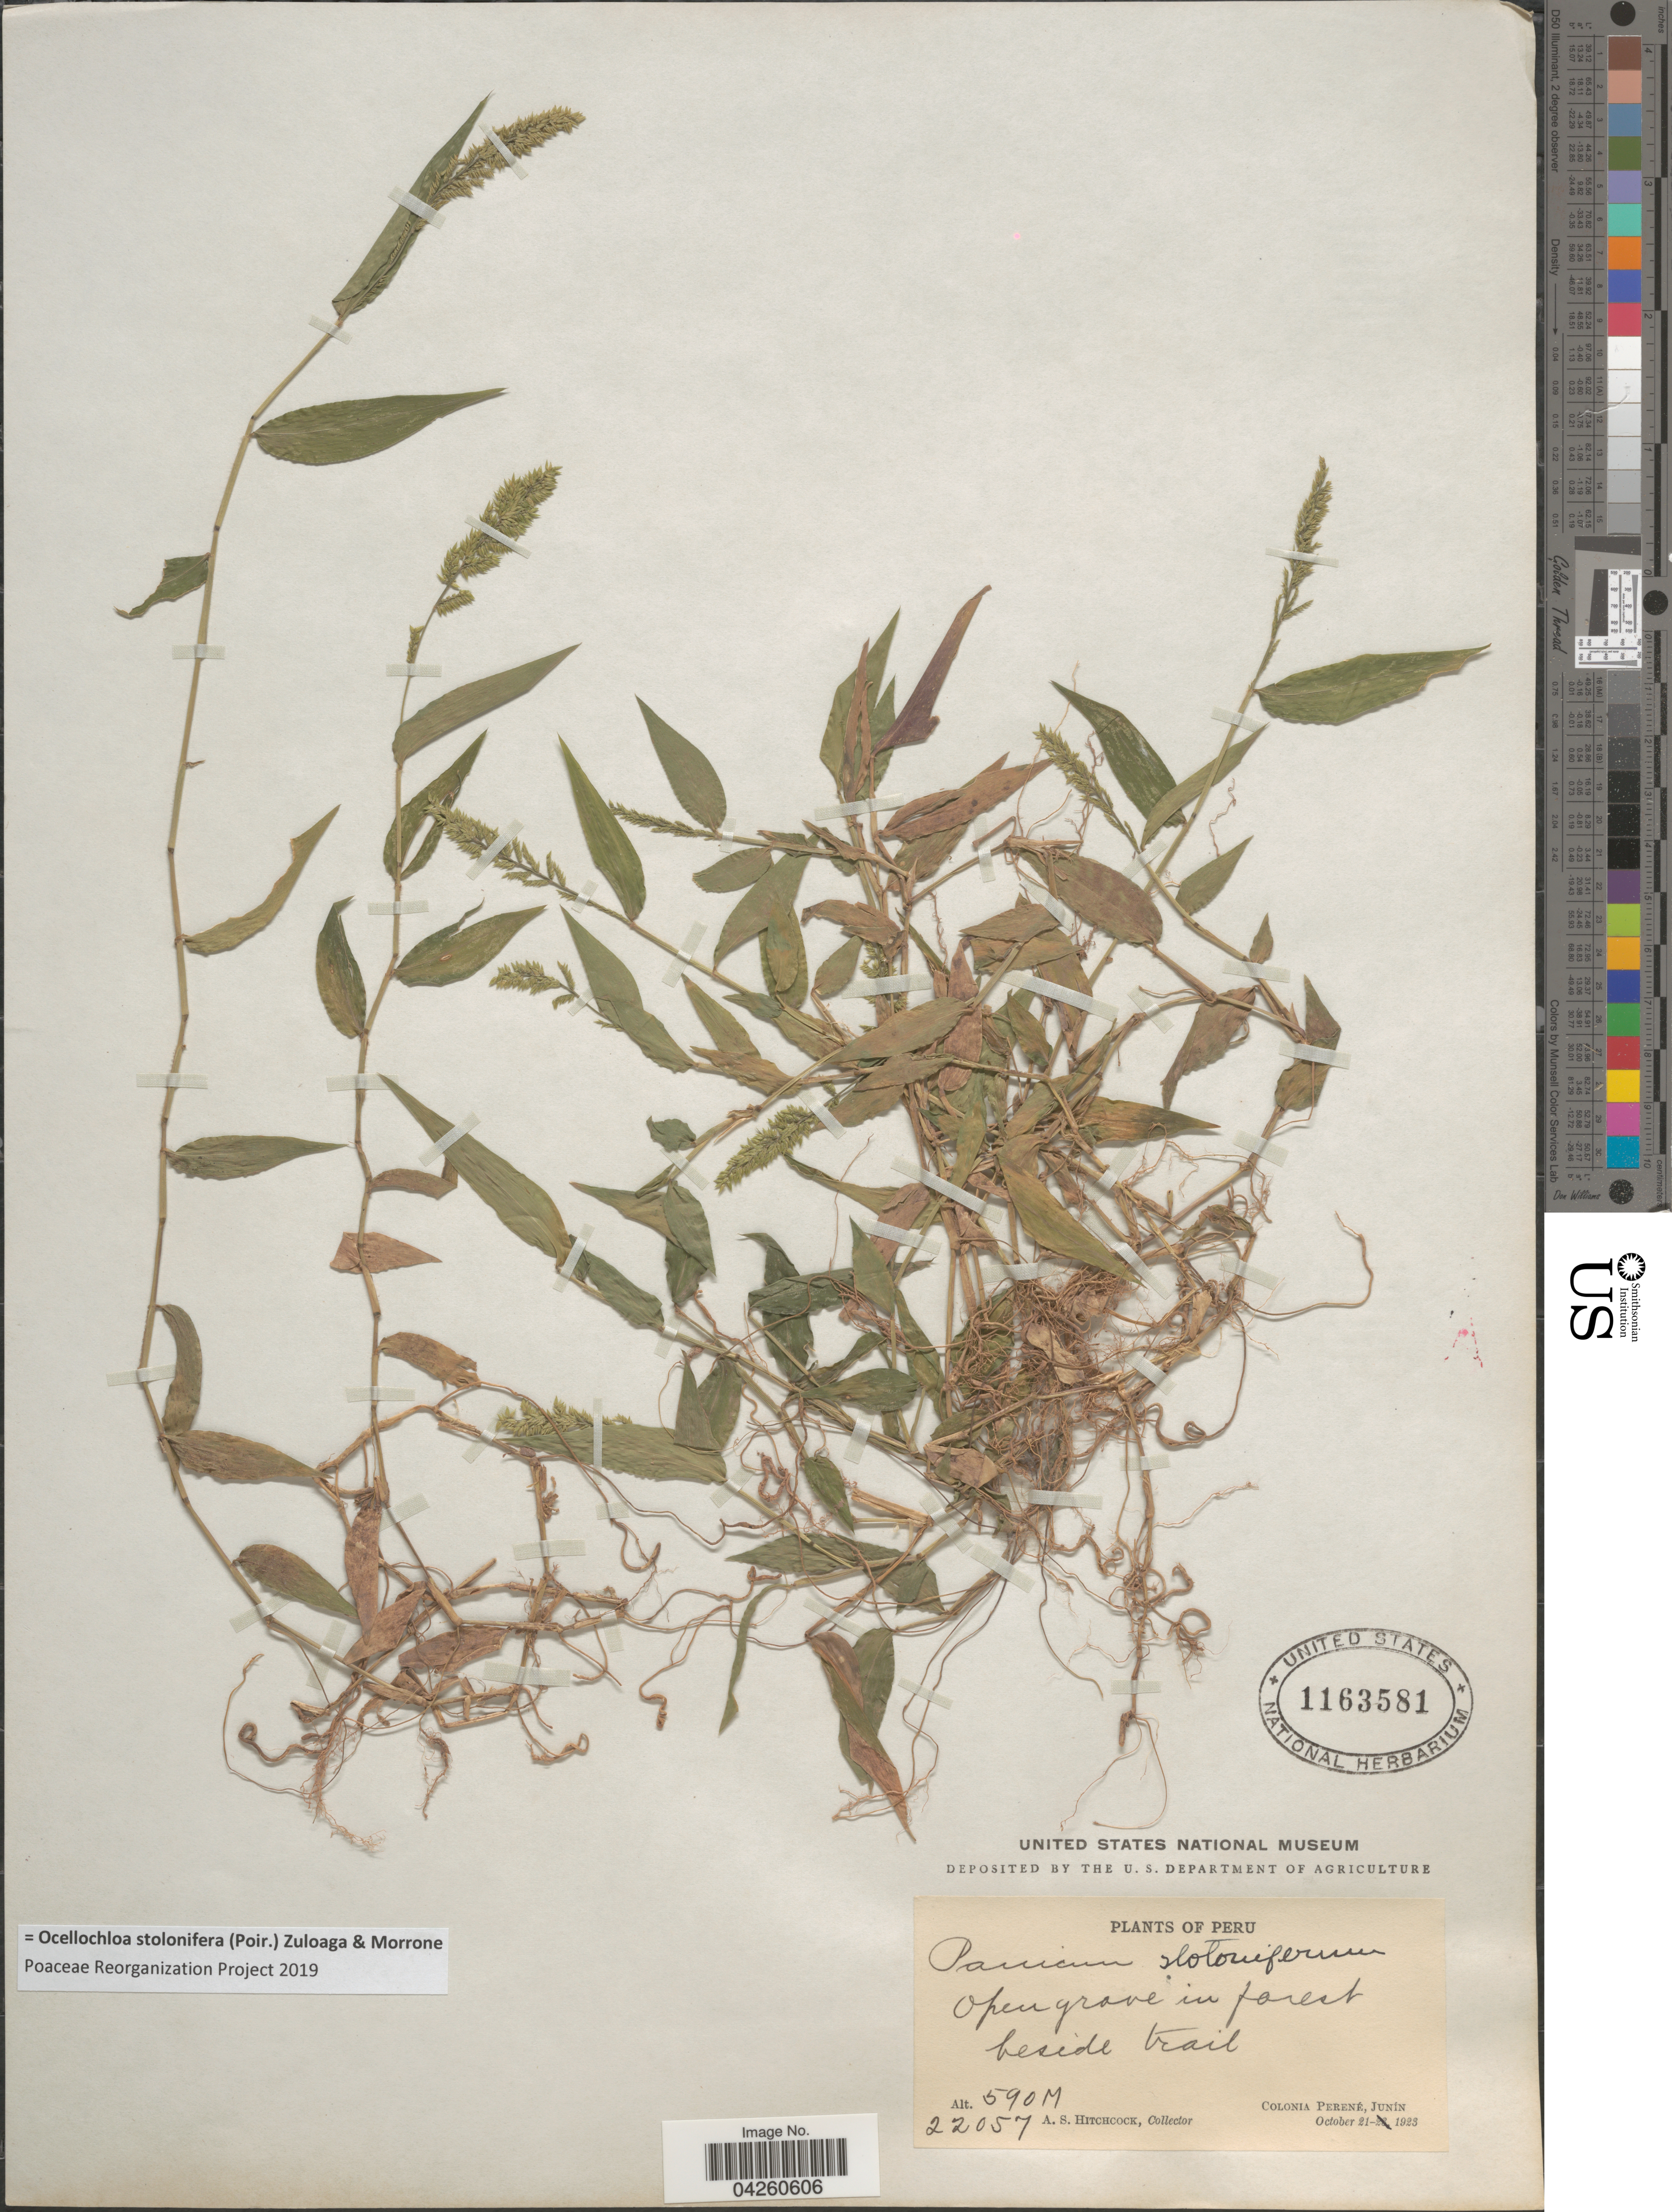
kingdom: Plantae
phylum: Tracheophyta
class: Liliopsida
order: Poales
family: Poaceae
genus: Ocellochloa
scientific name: Ocellochloa stolonifera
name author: (Poir.) Zuloaga & Morrone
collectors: A. S. Hitchcock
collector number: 22057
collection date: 1923-10-21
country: Peru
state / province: Junín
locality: Colonia Perené.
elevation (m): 590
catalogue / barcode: US 1163581